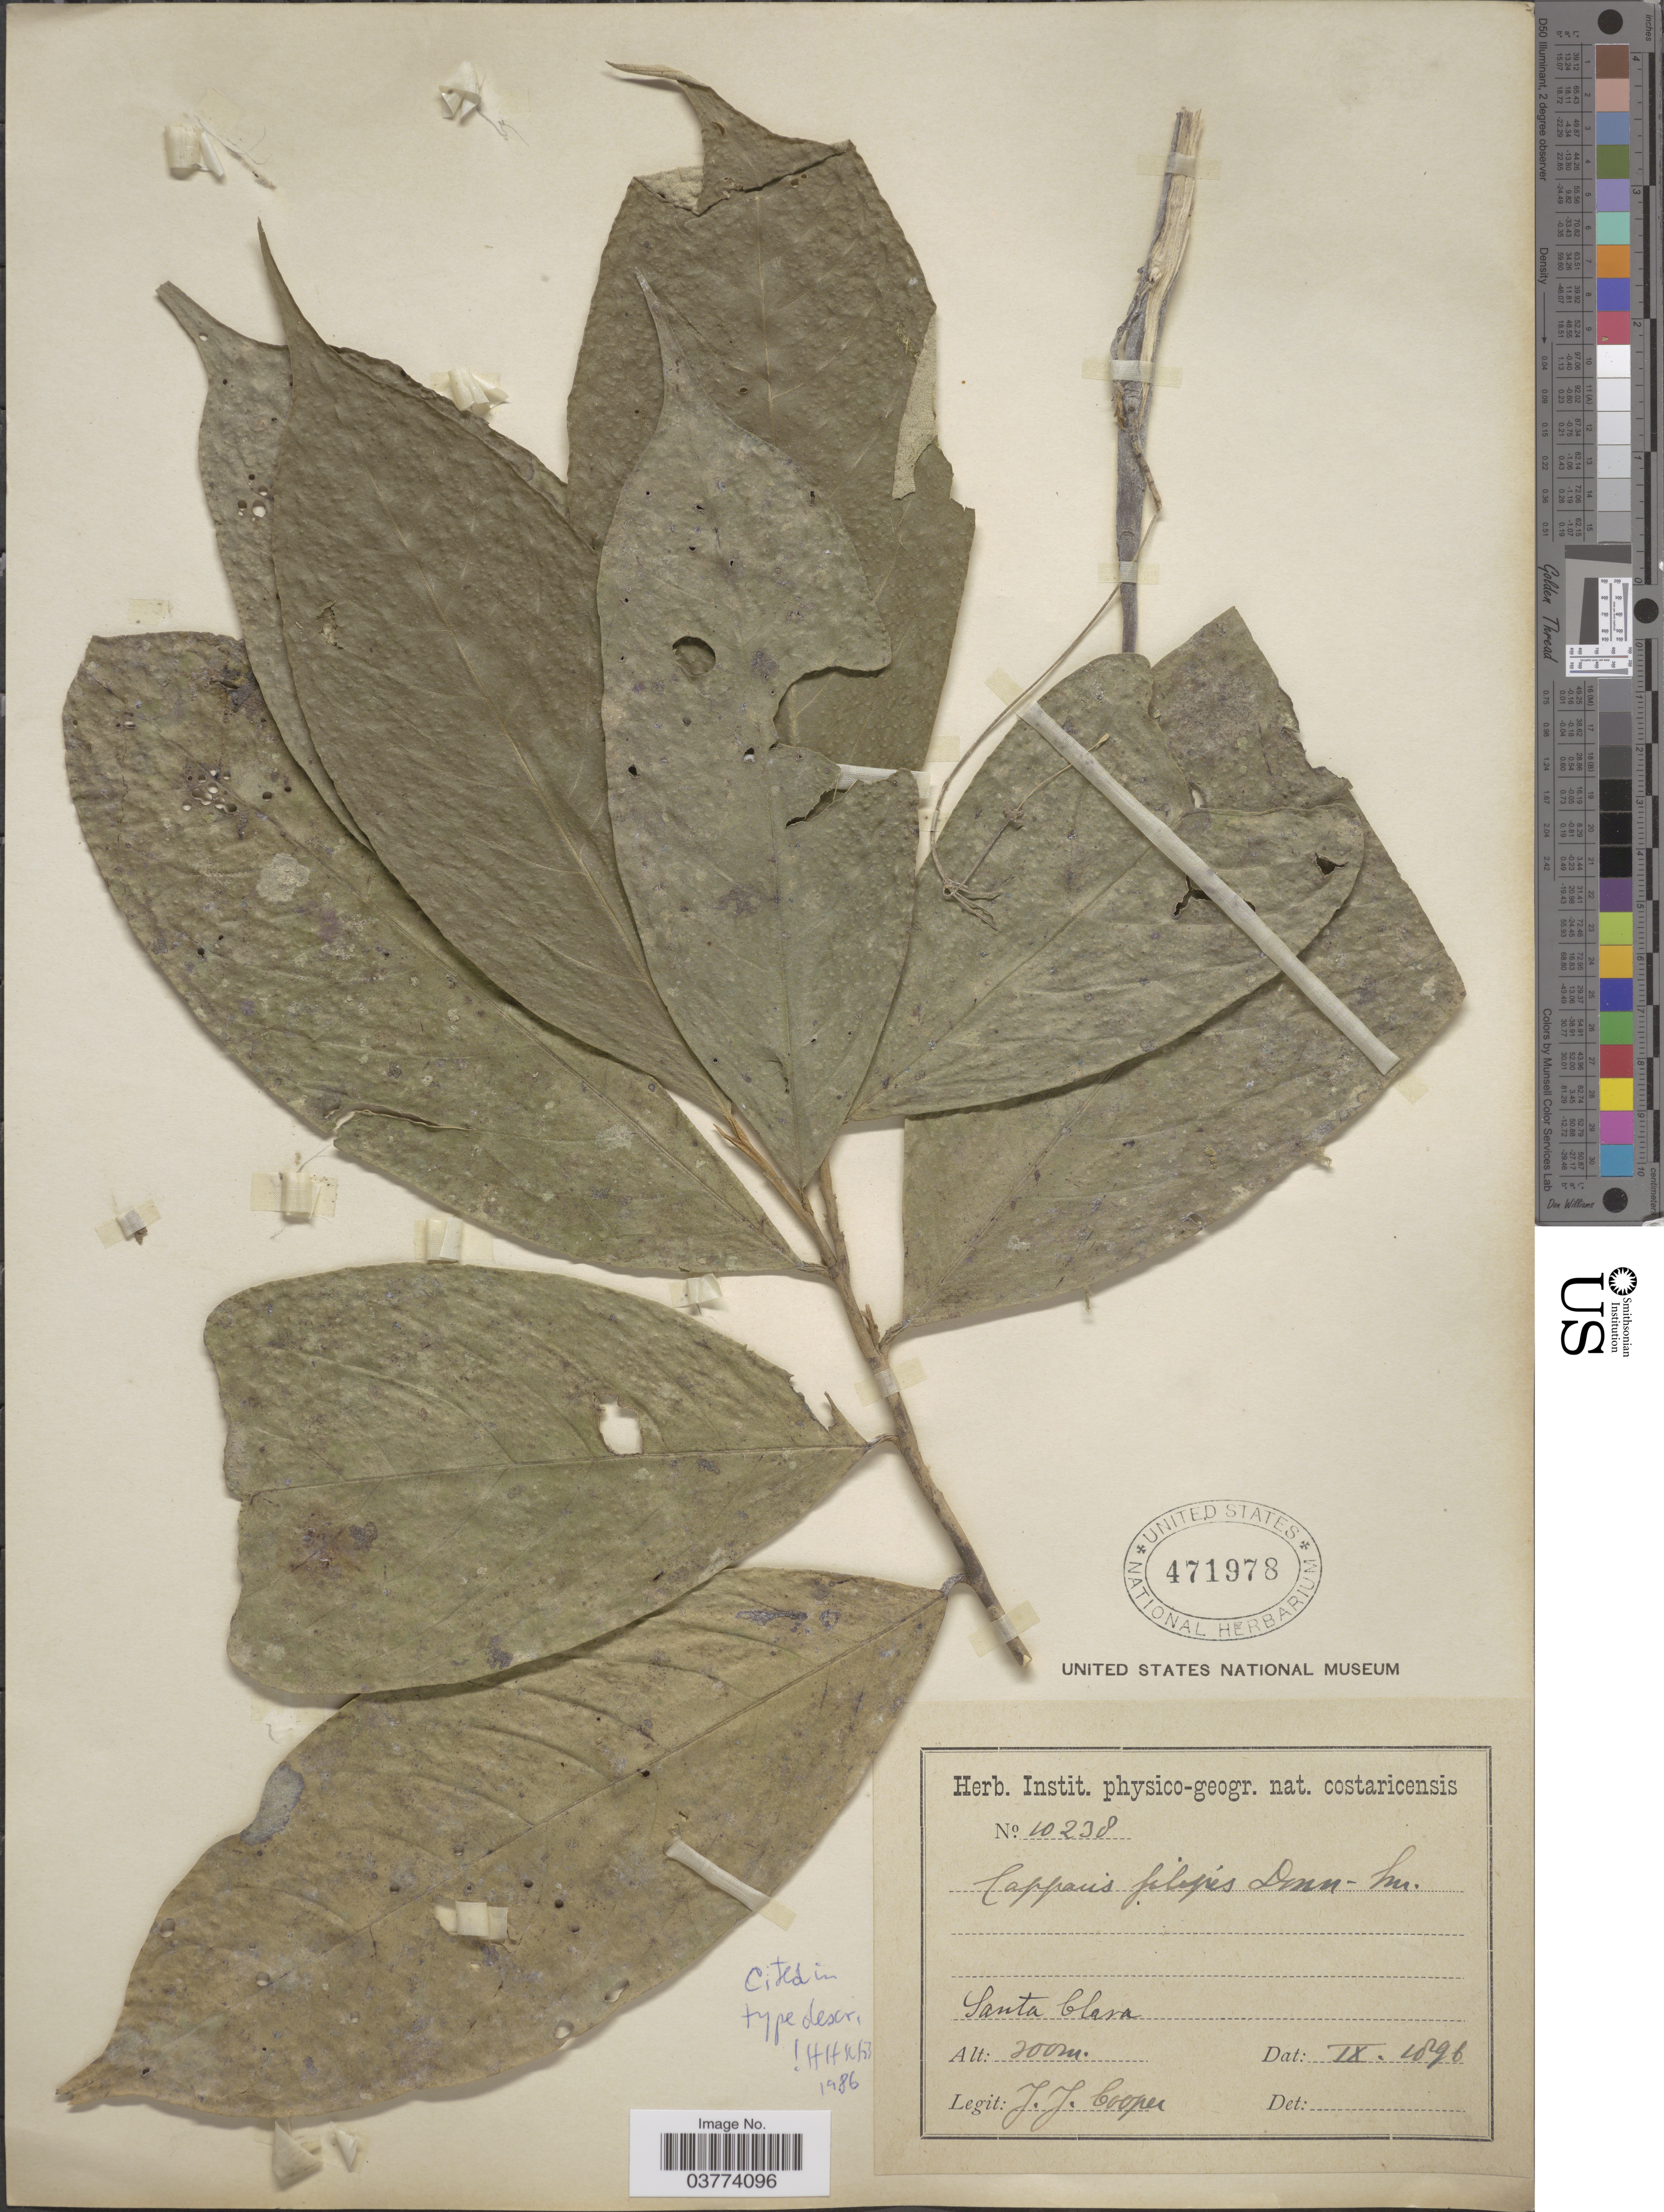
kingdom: Plantae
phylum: Tracheophyta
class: Magnoliopsida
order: Brassicales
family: Capparaceae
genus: Quadrella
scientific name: Quadrella filipes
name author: (Donn. Sm.) Iltis & Cornejo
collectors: J. J. Cooper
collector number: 10238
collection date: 1896-09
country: Costa Rica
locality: Santa Clara.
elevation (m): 200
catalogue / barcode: US 471978